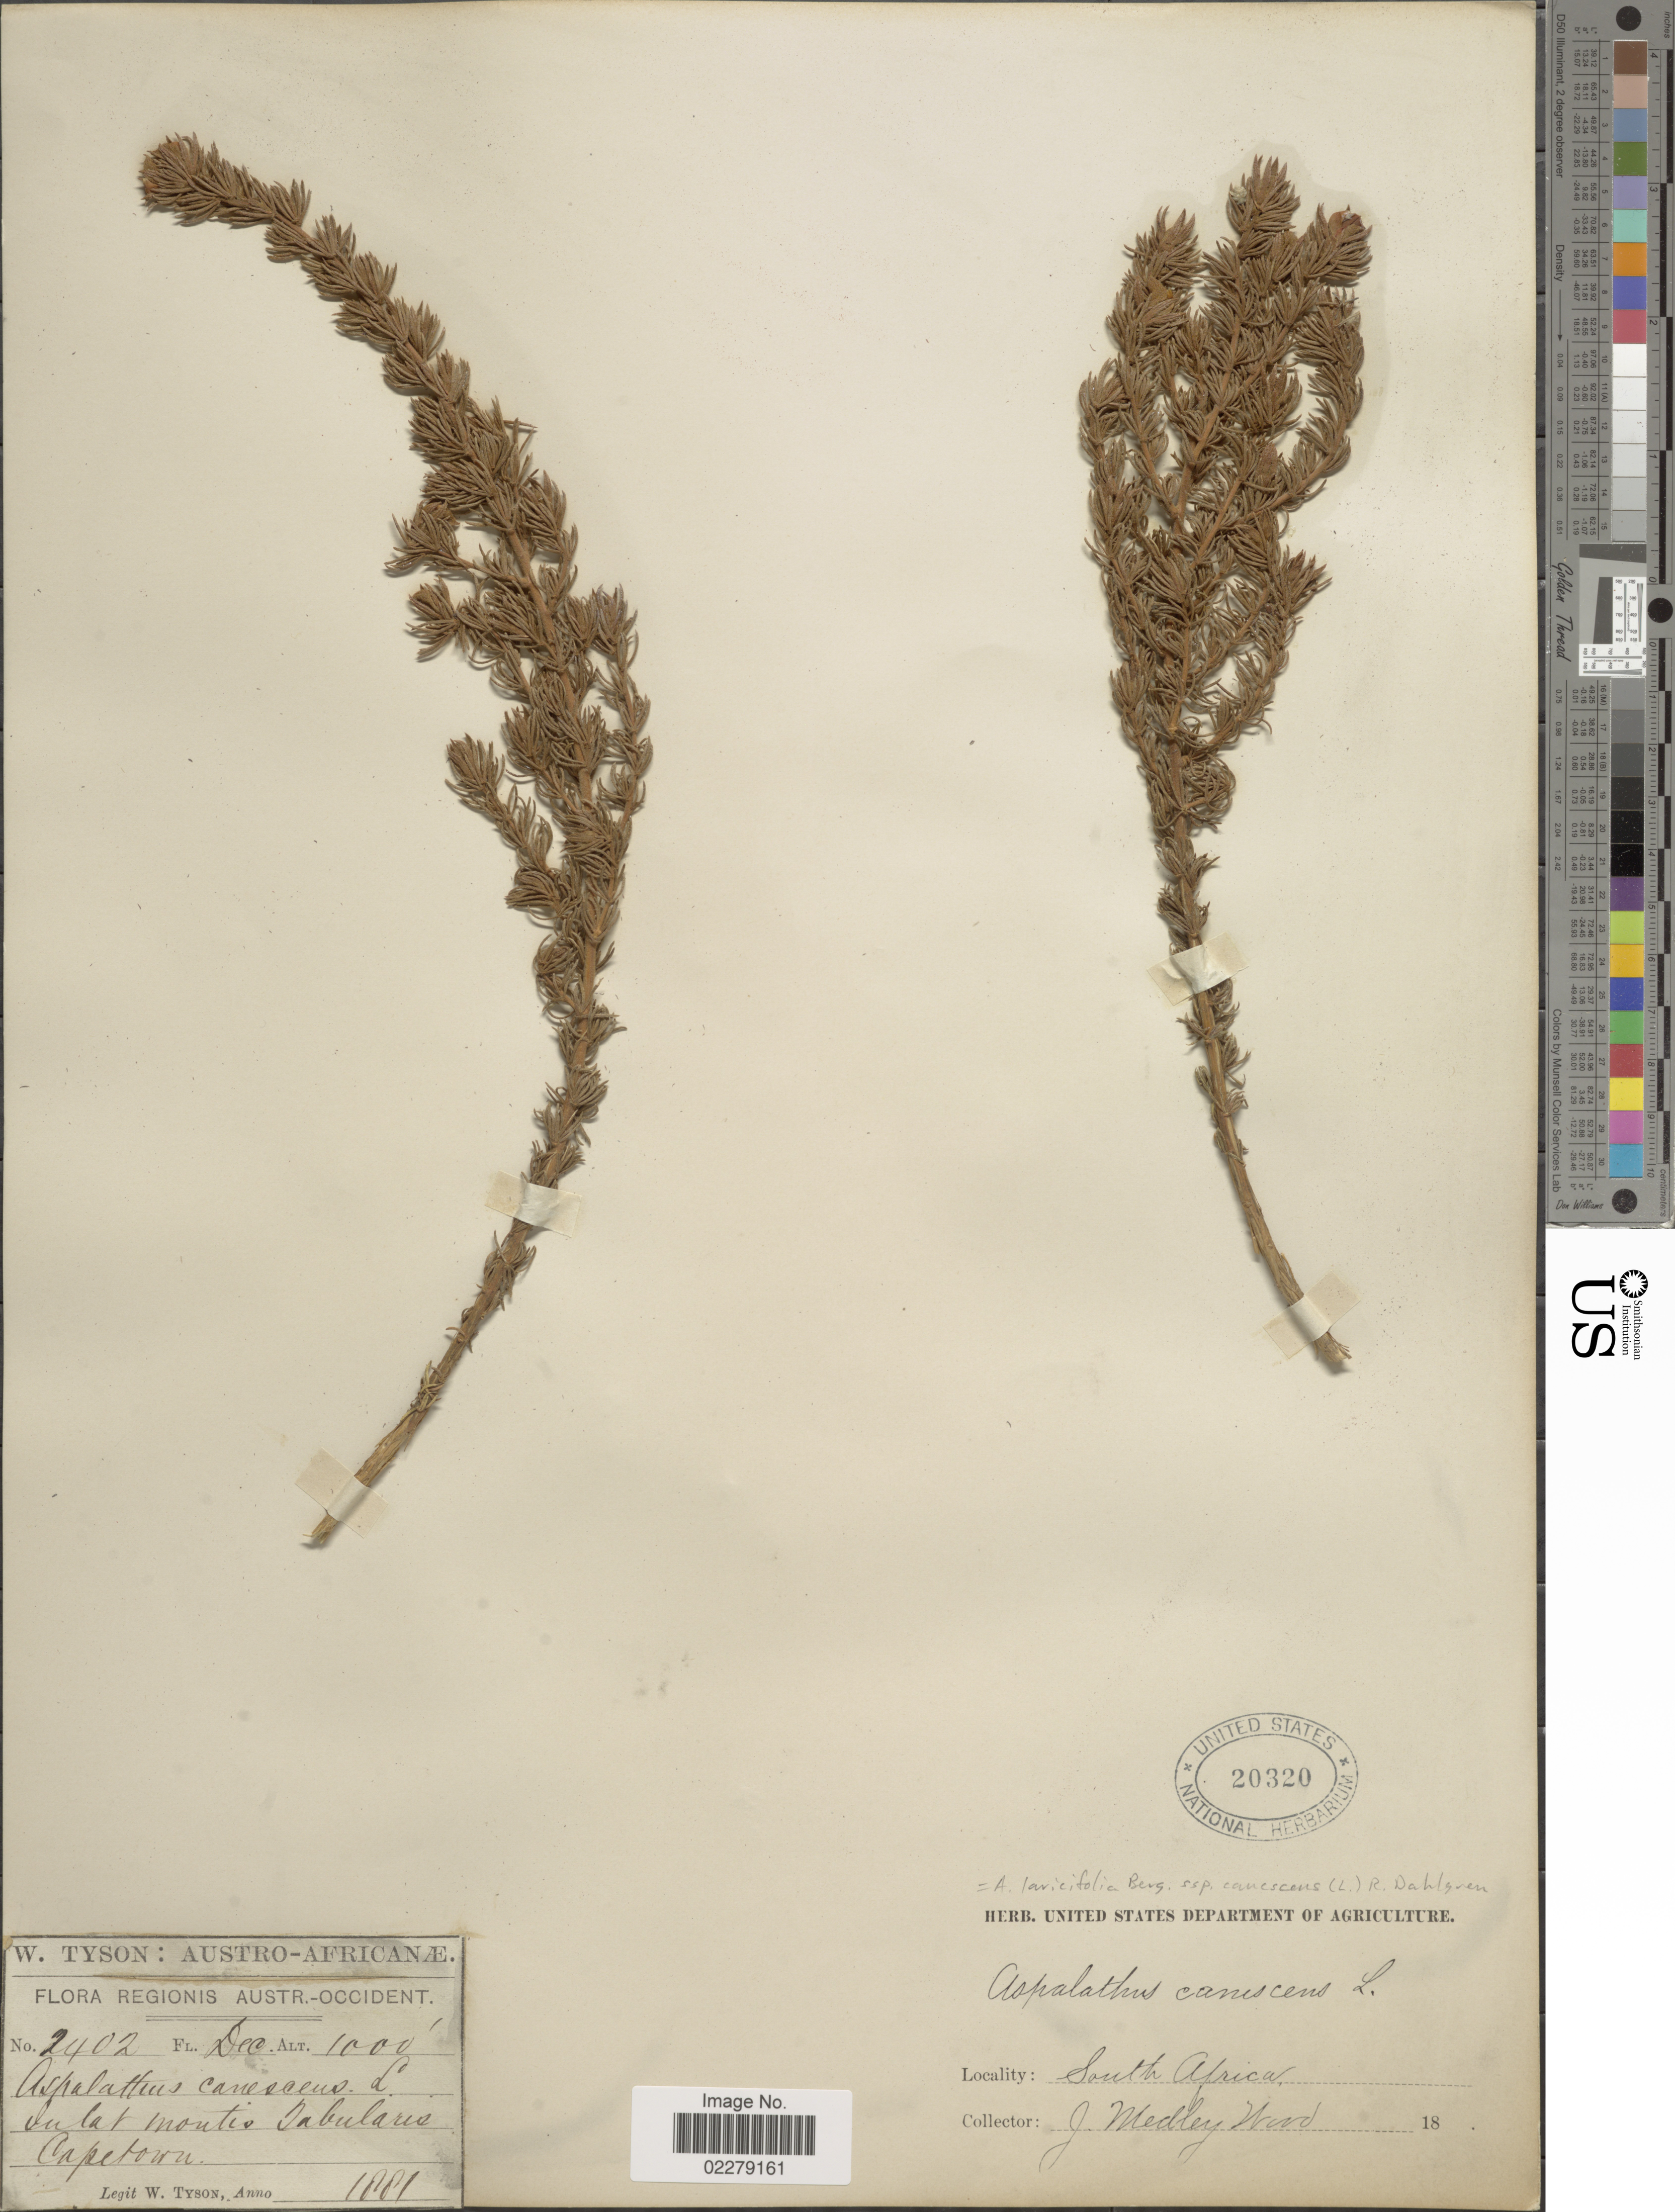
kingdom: Plantae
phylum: Tracheophyta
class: Magnoliopsida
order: Fabales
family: Fabaceae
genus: Aspalathus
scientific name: Aspalathus laricifolia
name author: P.J. Bergius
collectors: J. Medley Wood & W. Tyson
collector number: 2402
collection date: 1881-12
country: South Africa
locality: In lat montis Dabularis Capetown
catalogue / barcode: US 20320